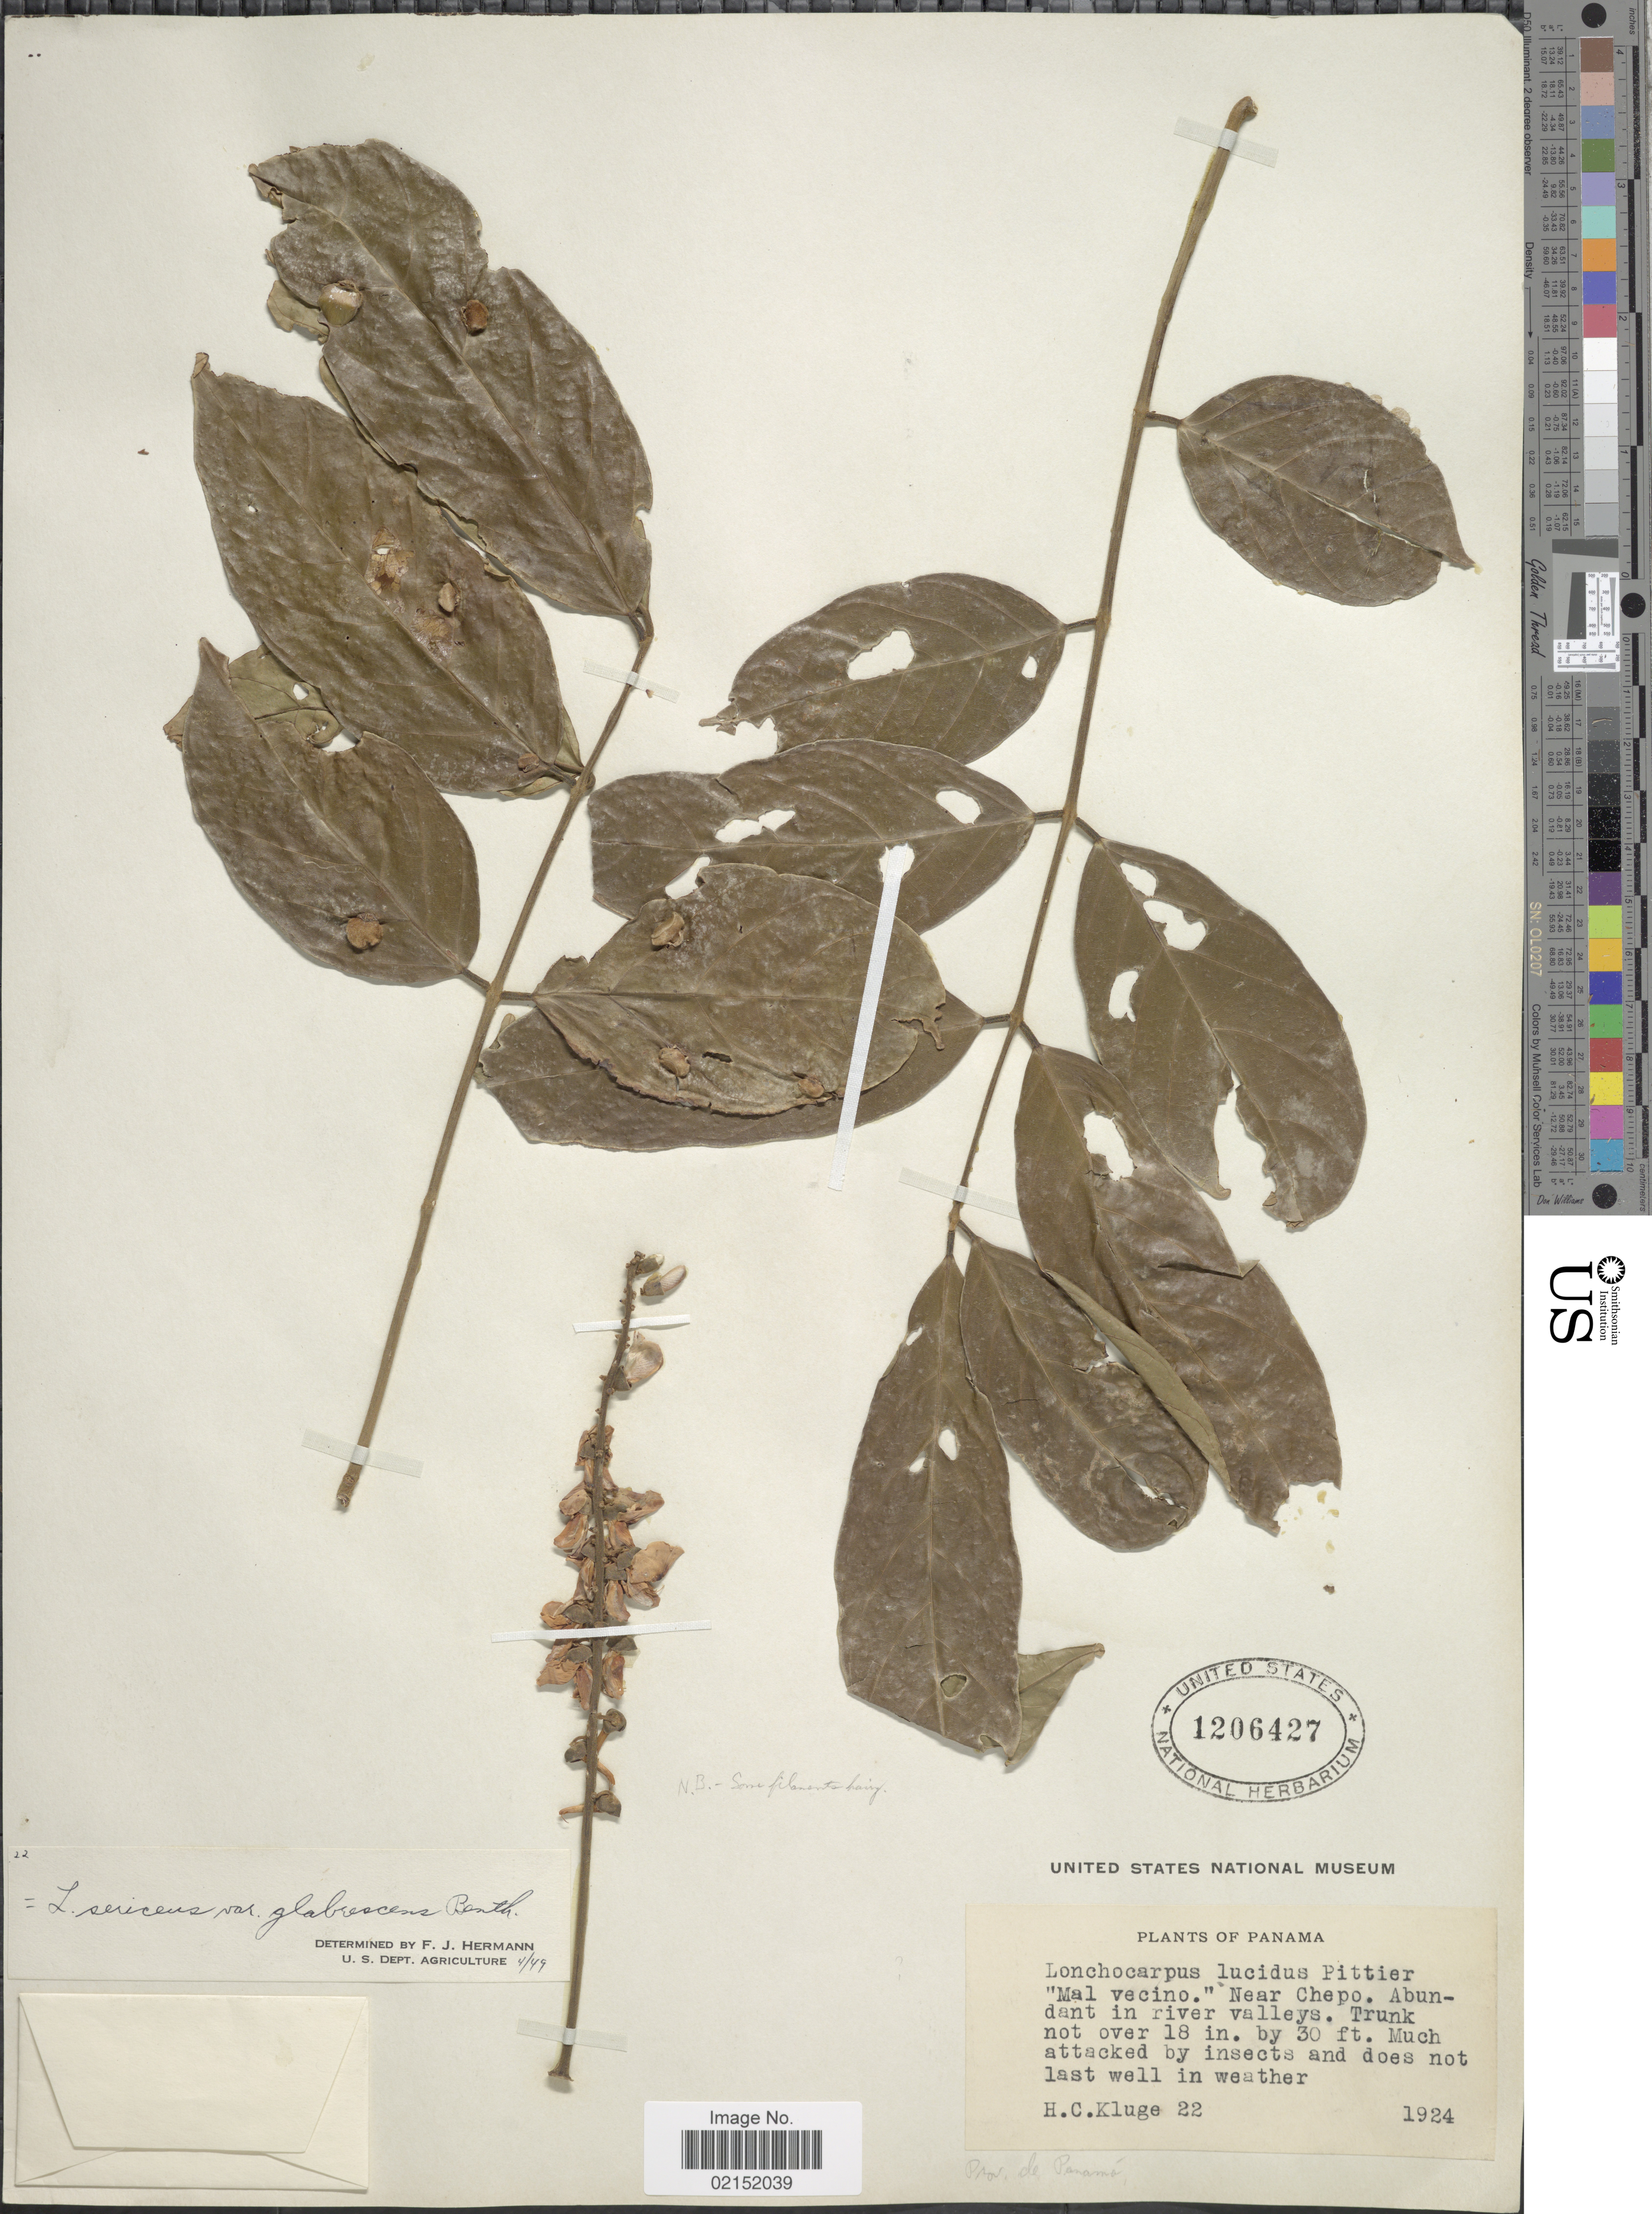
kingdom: Plantae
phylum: Tracheophyta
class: Magnoliopsida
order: Fabales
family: Fabaceae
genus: Lonchocarpus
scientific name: Lonchocarpus sericeus var. glabrescens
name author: Benth.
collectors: H. C. Kluge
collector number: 22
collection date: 1924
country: Panama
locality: Near Chepo. Abundant in river valleys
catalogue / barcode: US 1206427